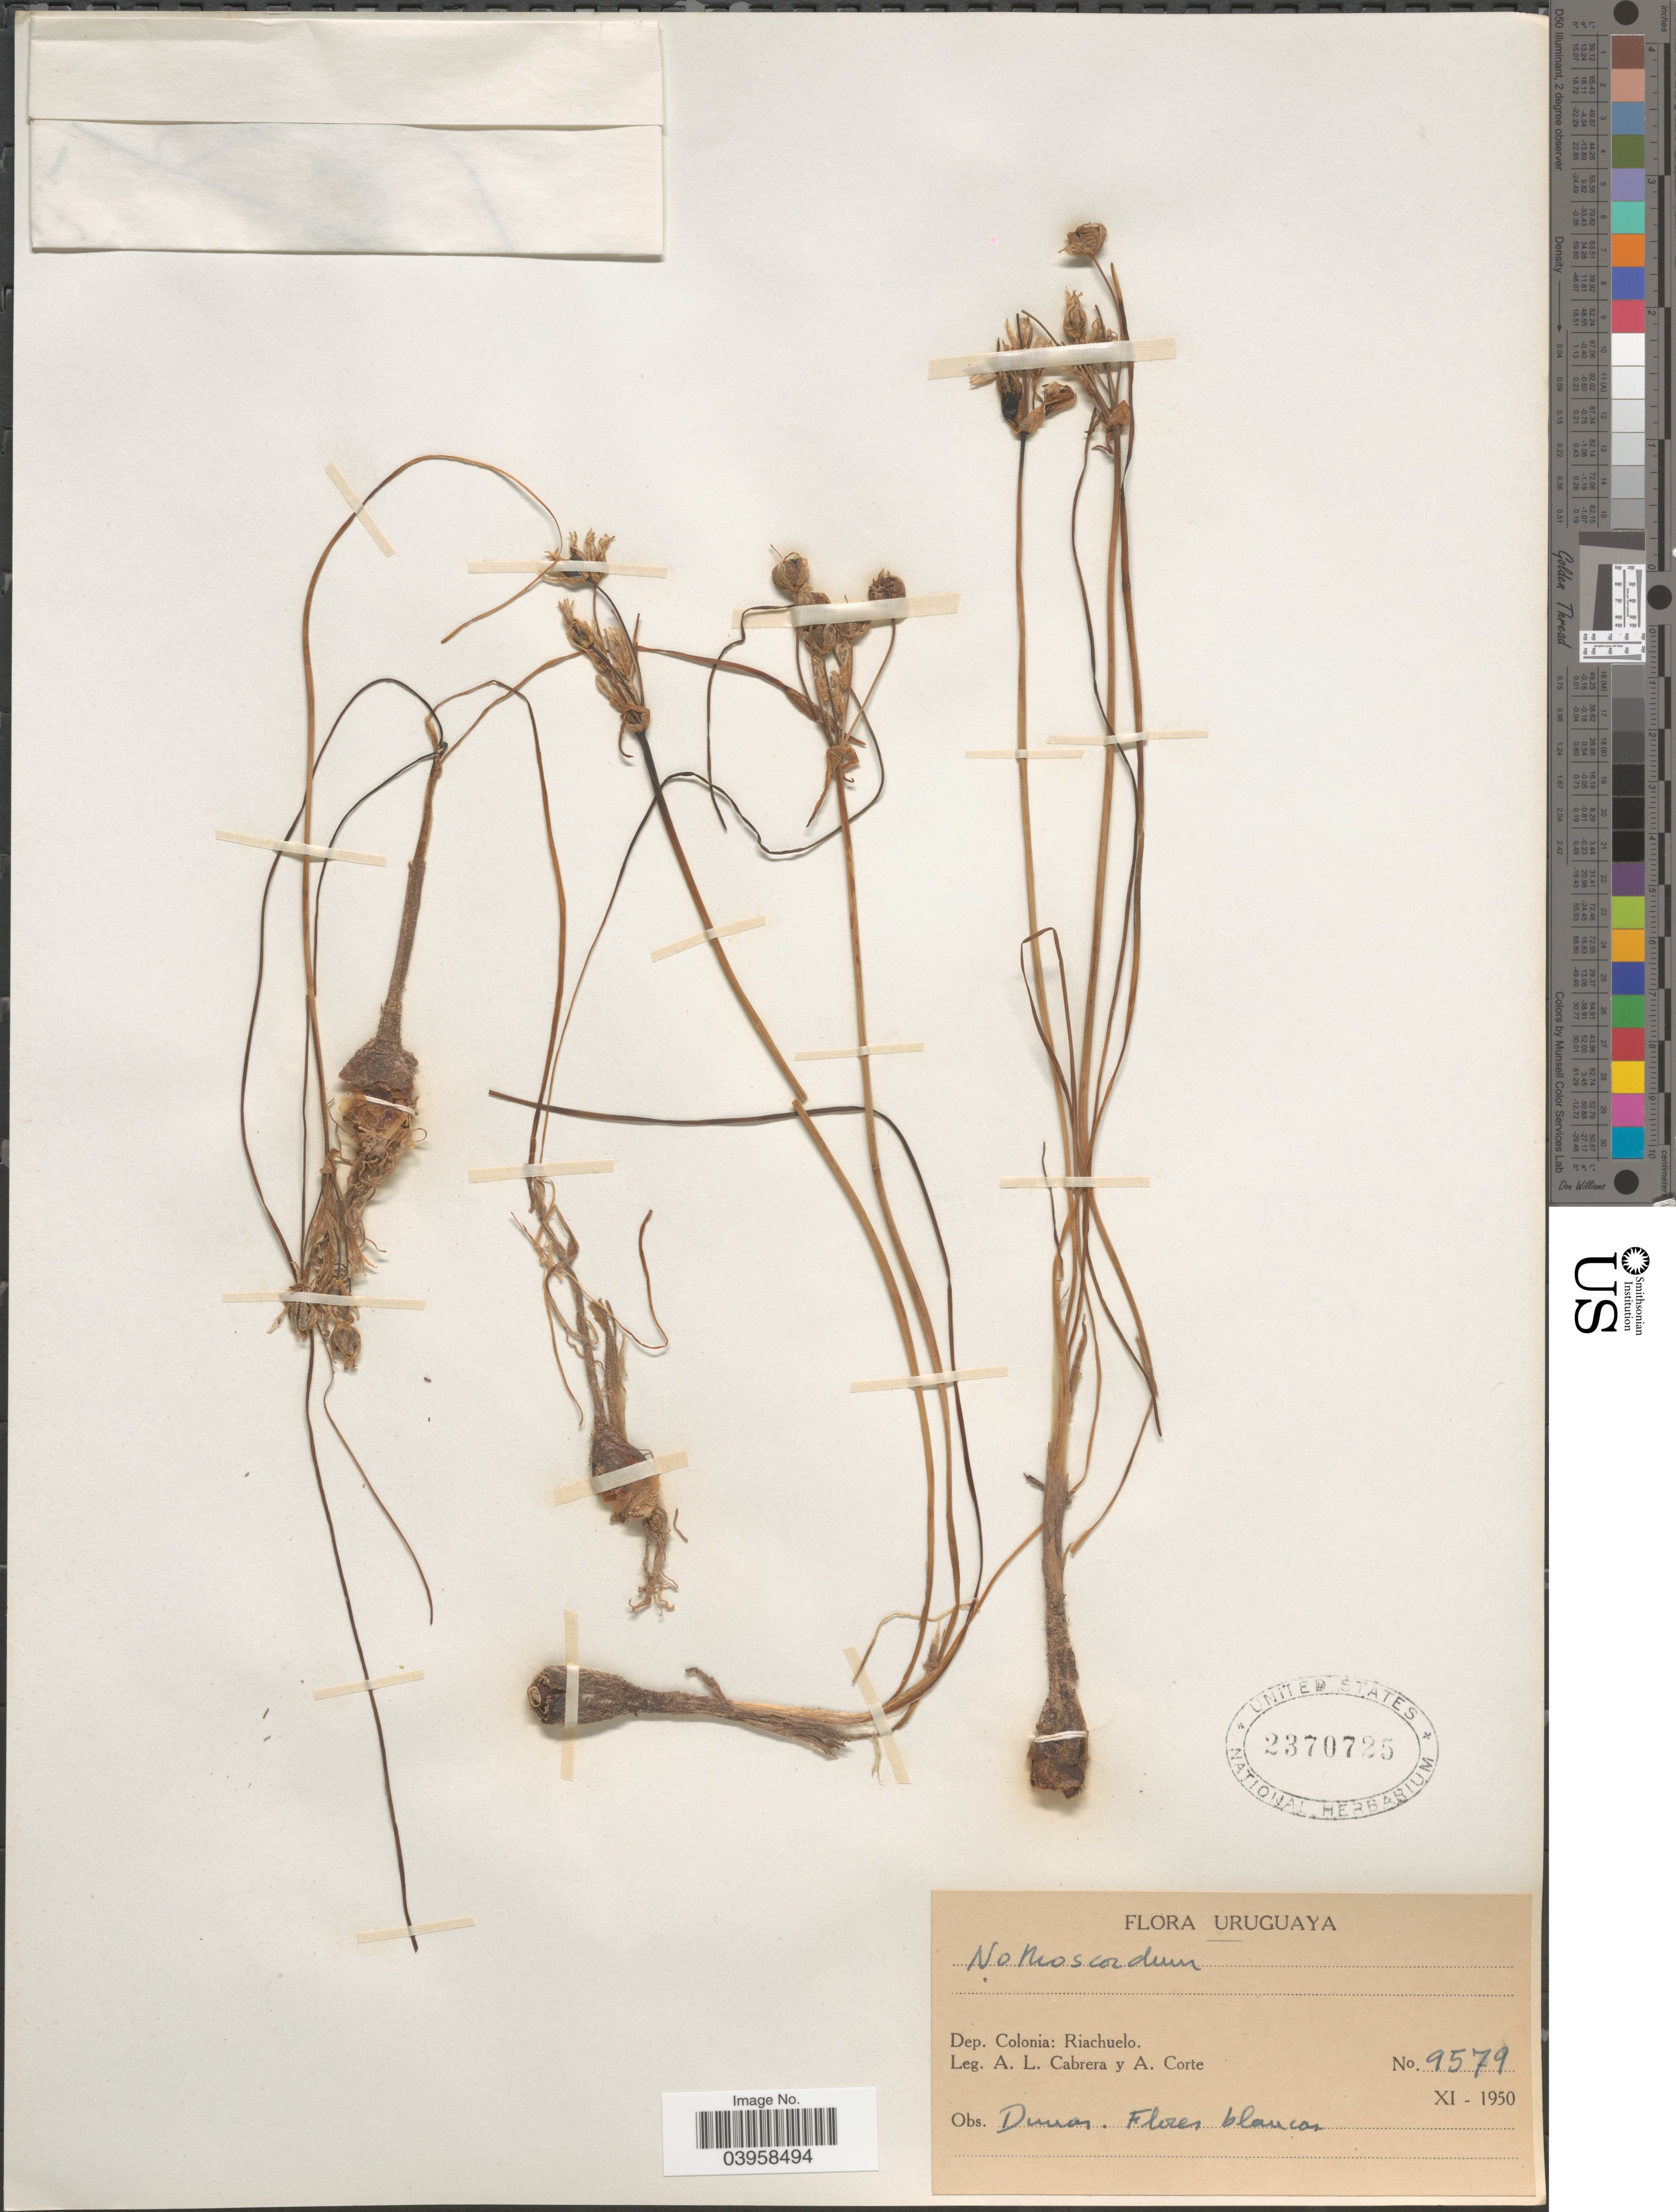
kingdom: Plantae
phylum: Tracheophyta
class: Liliopsida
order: Asparagales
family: Amaryllidaceae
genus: Nothoscordum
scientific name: Nothoscordum sp.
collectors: A. L. Cabrera & A. Corte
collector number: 9579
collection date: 1950-11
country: Uruguay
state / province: Colonia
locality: Dep. Colonia: Riachuelo.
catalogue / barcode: US 2370725